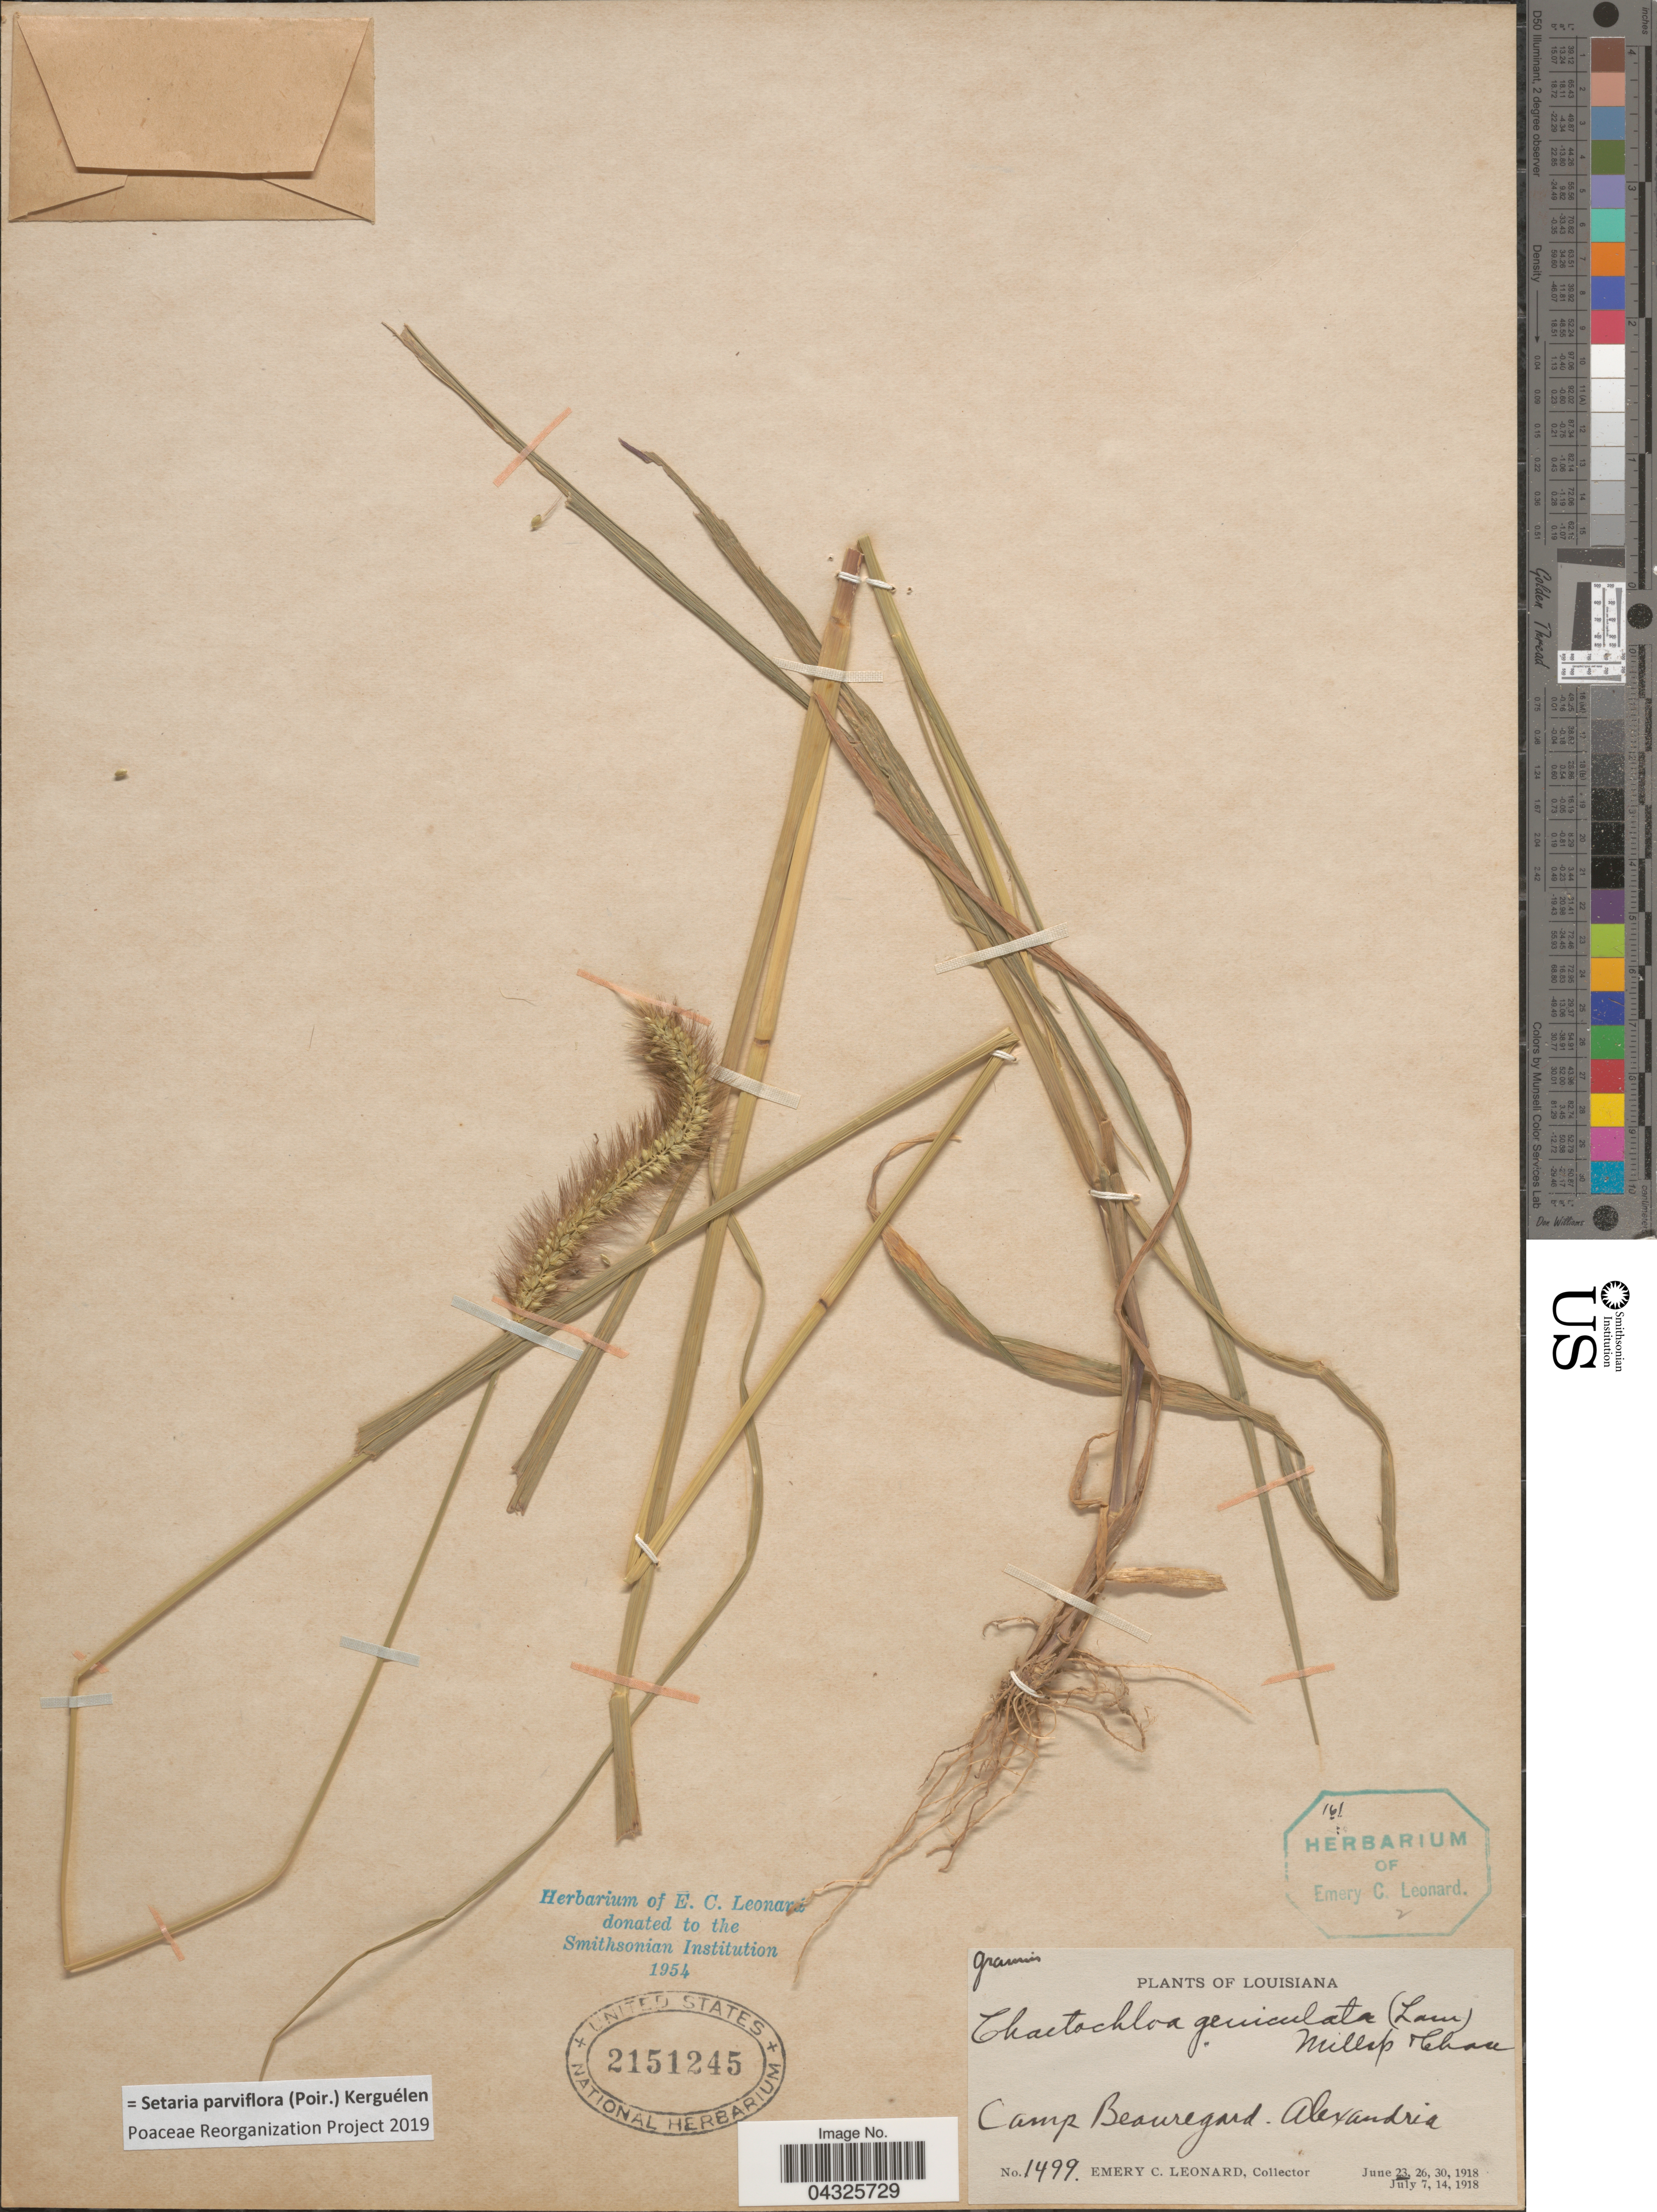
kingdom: Plantae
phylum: Tracheophyta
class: Liliopsida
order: Poales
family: Poaceae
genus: Setaria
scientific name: Setaria parviflora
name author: (Poir.) Kerguélen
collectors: E. C. Leonard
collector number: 1499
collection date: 1918-06-23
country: United States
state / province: Louisiana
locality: Camp Beauregard. Alexandria.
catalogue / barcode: US 2151245